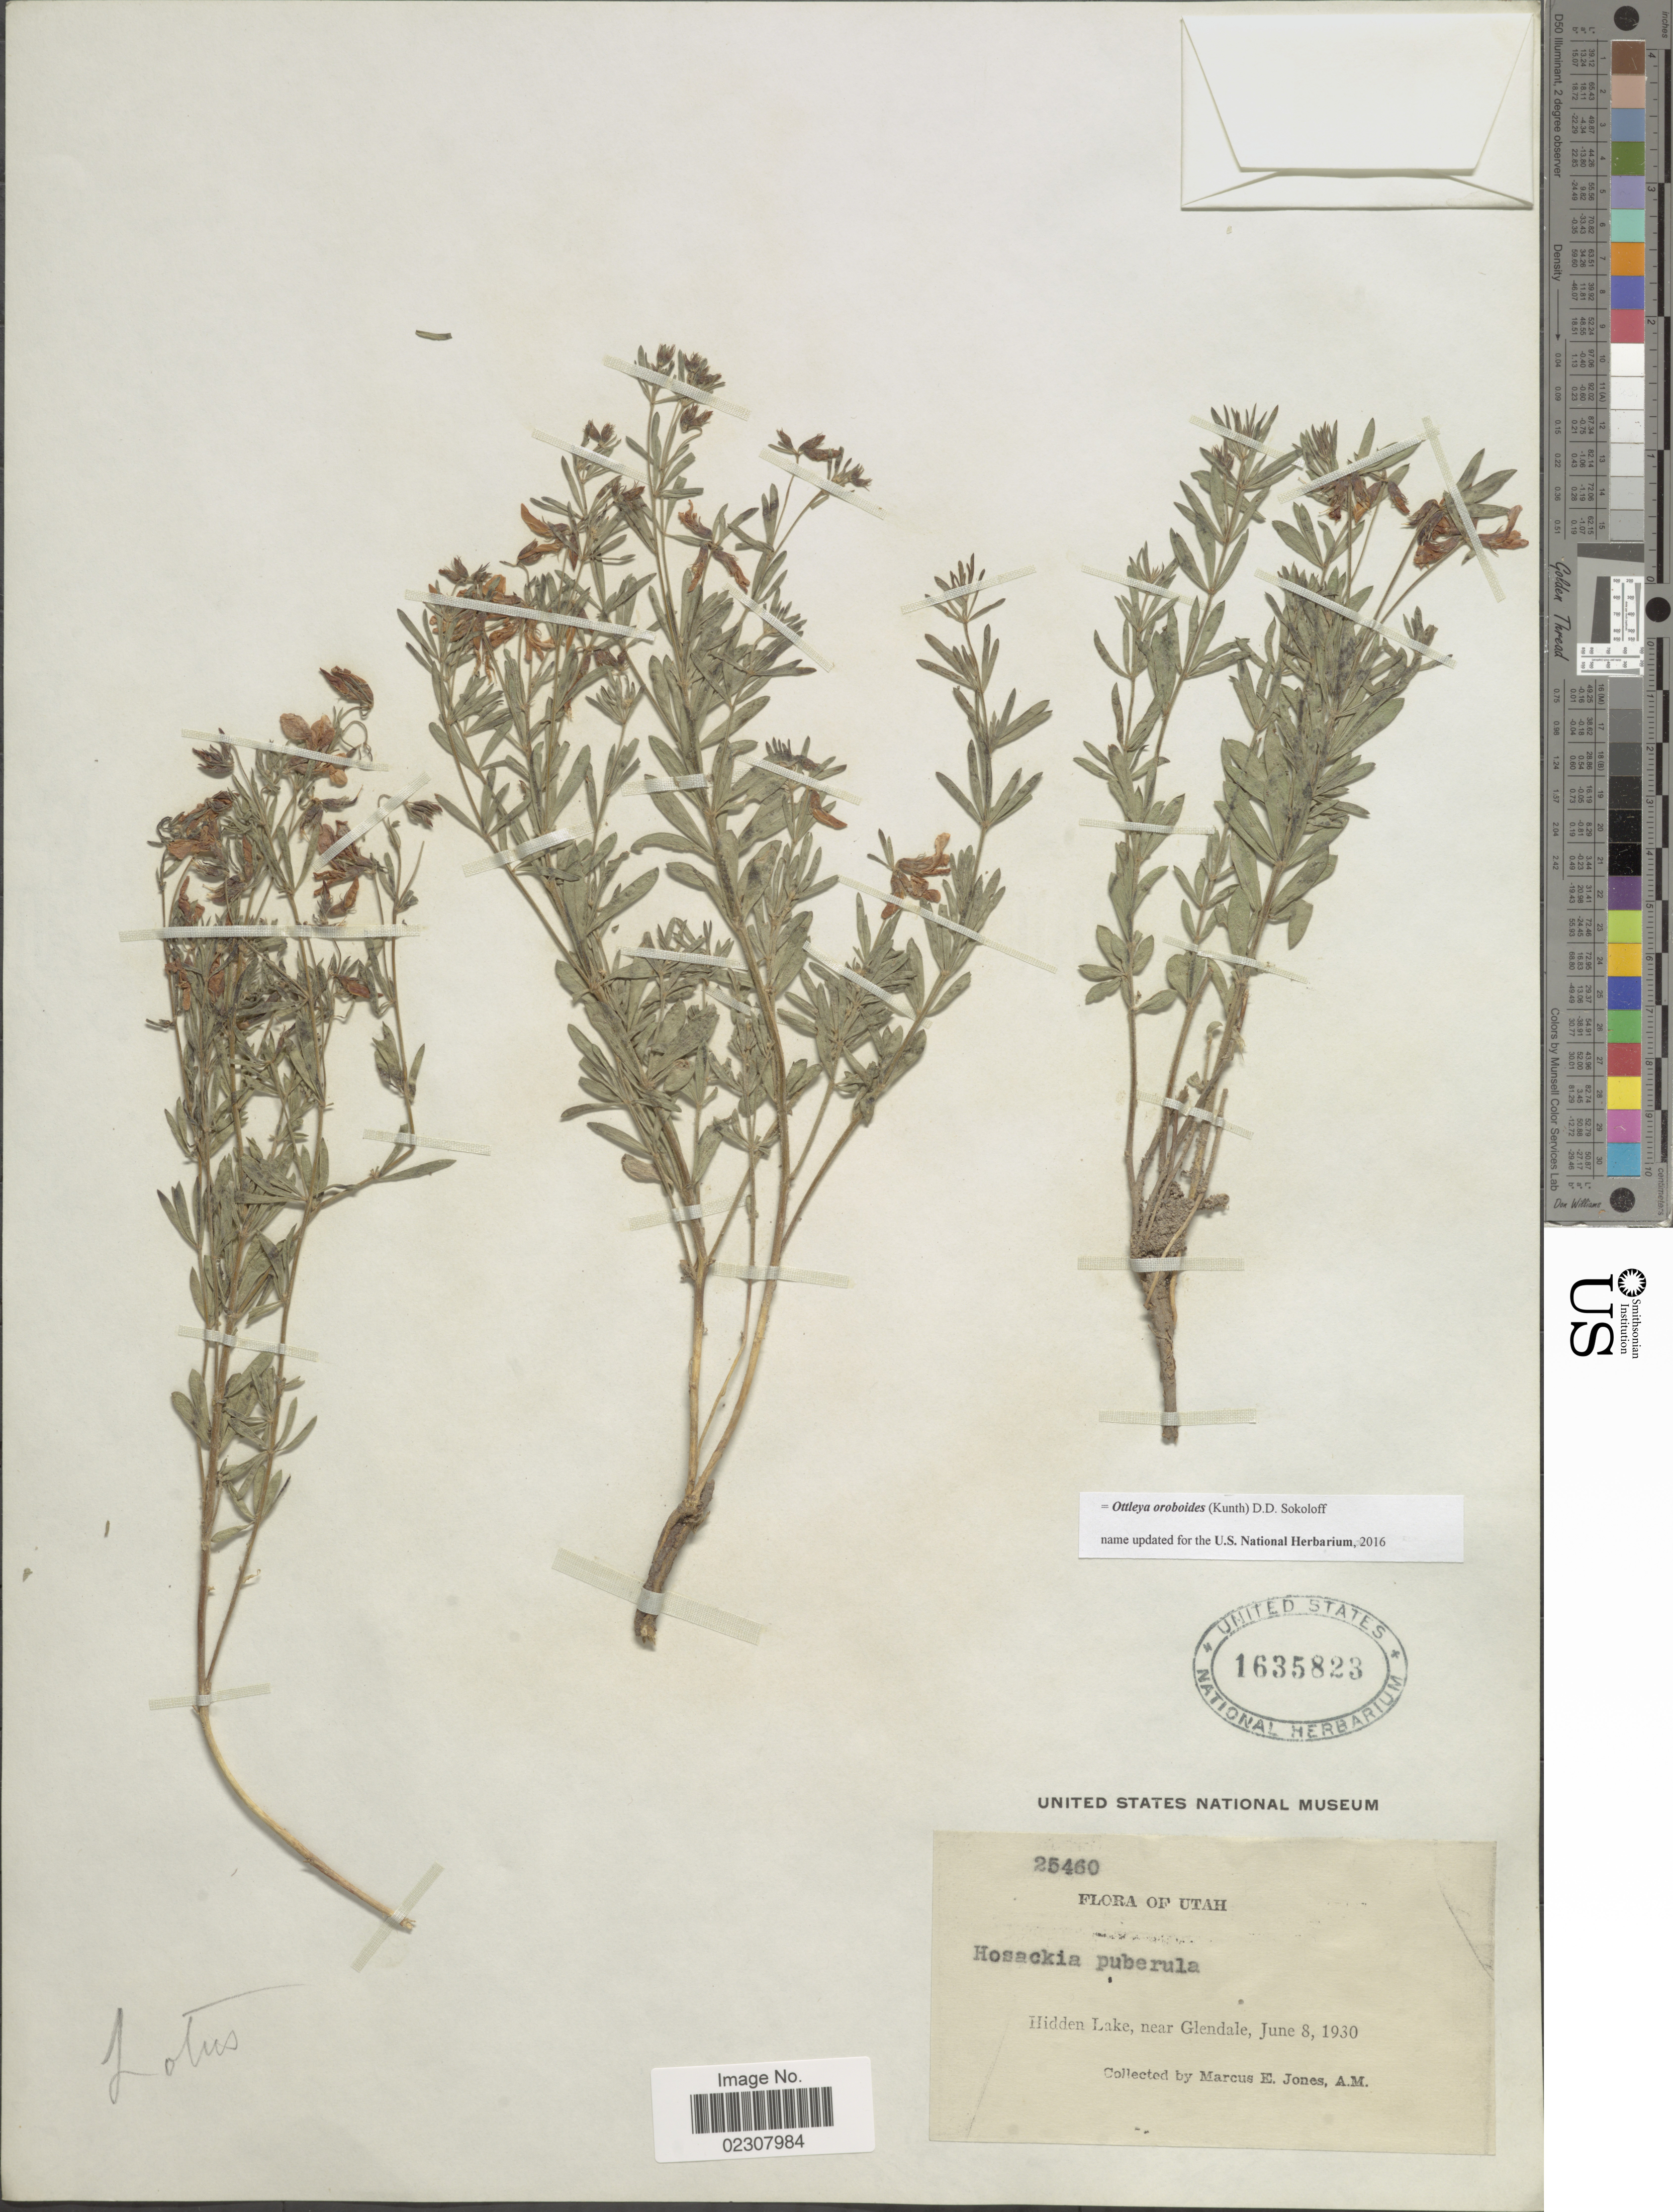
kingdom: Plantae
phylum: Tracheophyta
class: Magnoliopsida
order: Fabales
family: Fabaceae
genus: Ottleya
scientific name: Ottleya oroboides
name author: (Kunth) D.D. Sokoloff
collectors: M. E. Jones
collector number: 25460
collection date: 1930-06-08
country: United States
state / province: Utah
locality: Hidden Lake, near Gelndale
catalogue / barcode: US 1635823